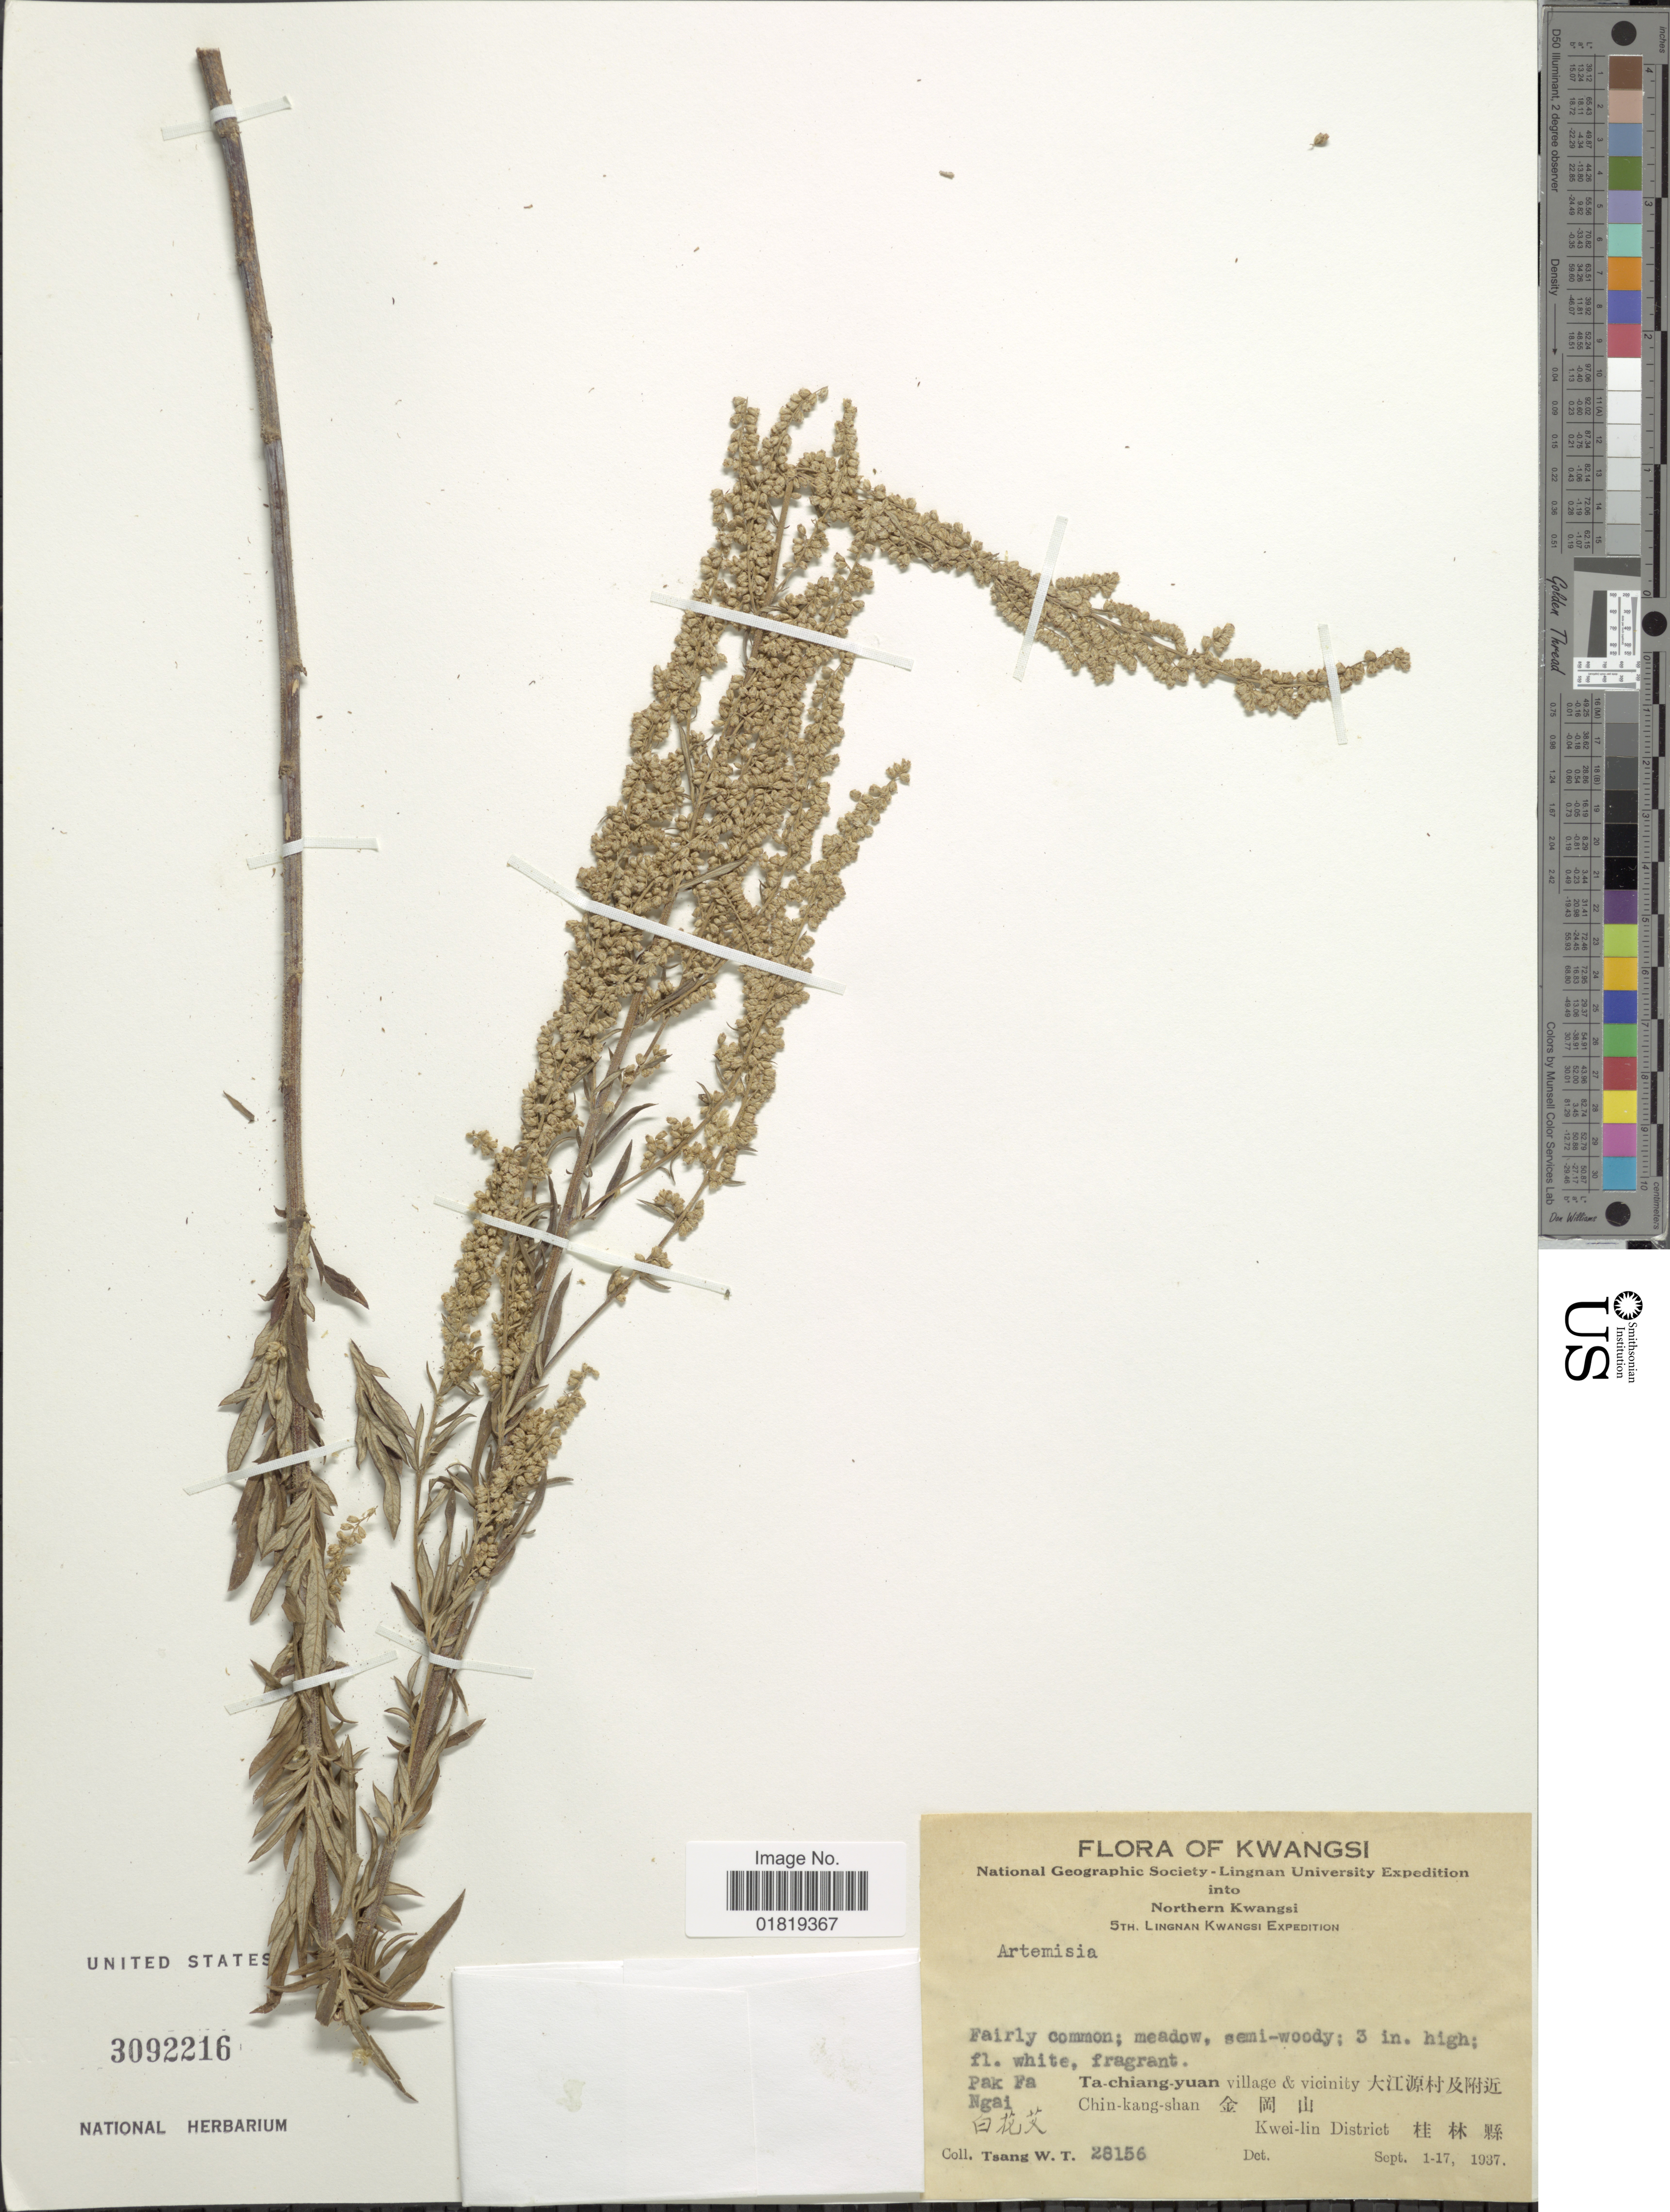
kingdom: Plantae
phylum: Tracheophyta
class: Magnoliopsida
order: Asterales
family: Asteraceae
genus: Artemisia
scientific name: Artemisia sp.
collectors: W. T. Tsang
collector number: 28156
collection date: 1937-09-01/1937-09-17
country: China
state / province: Guangxi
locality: Northern Kwangsi, Pak Fa Ngai, Ta-chiang-yuan village & vicinity, Chin-kang-shan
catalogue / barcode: US 3092216